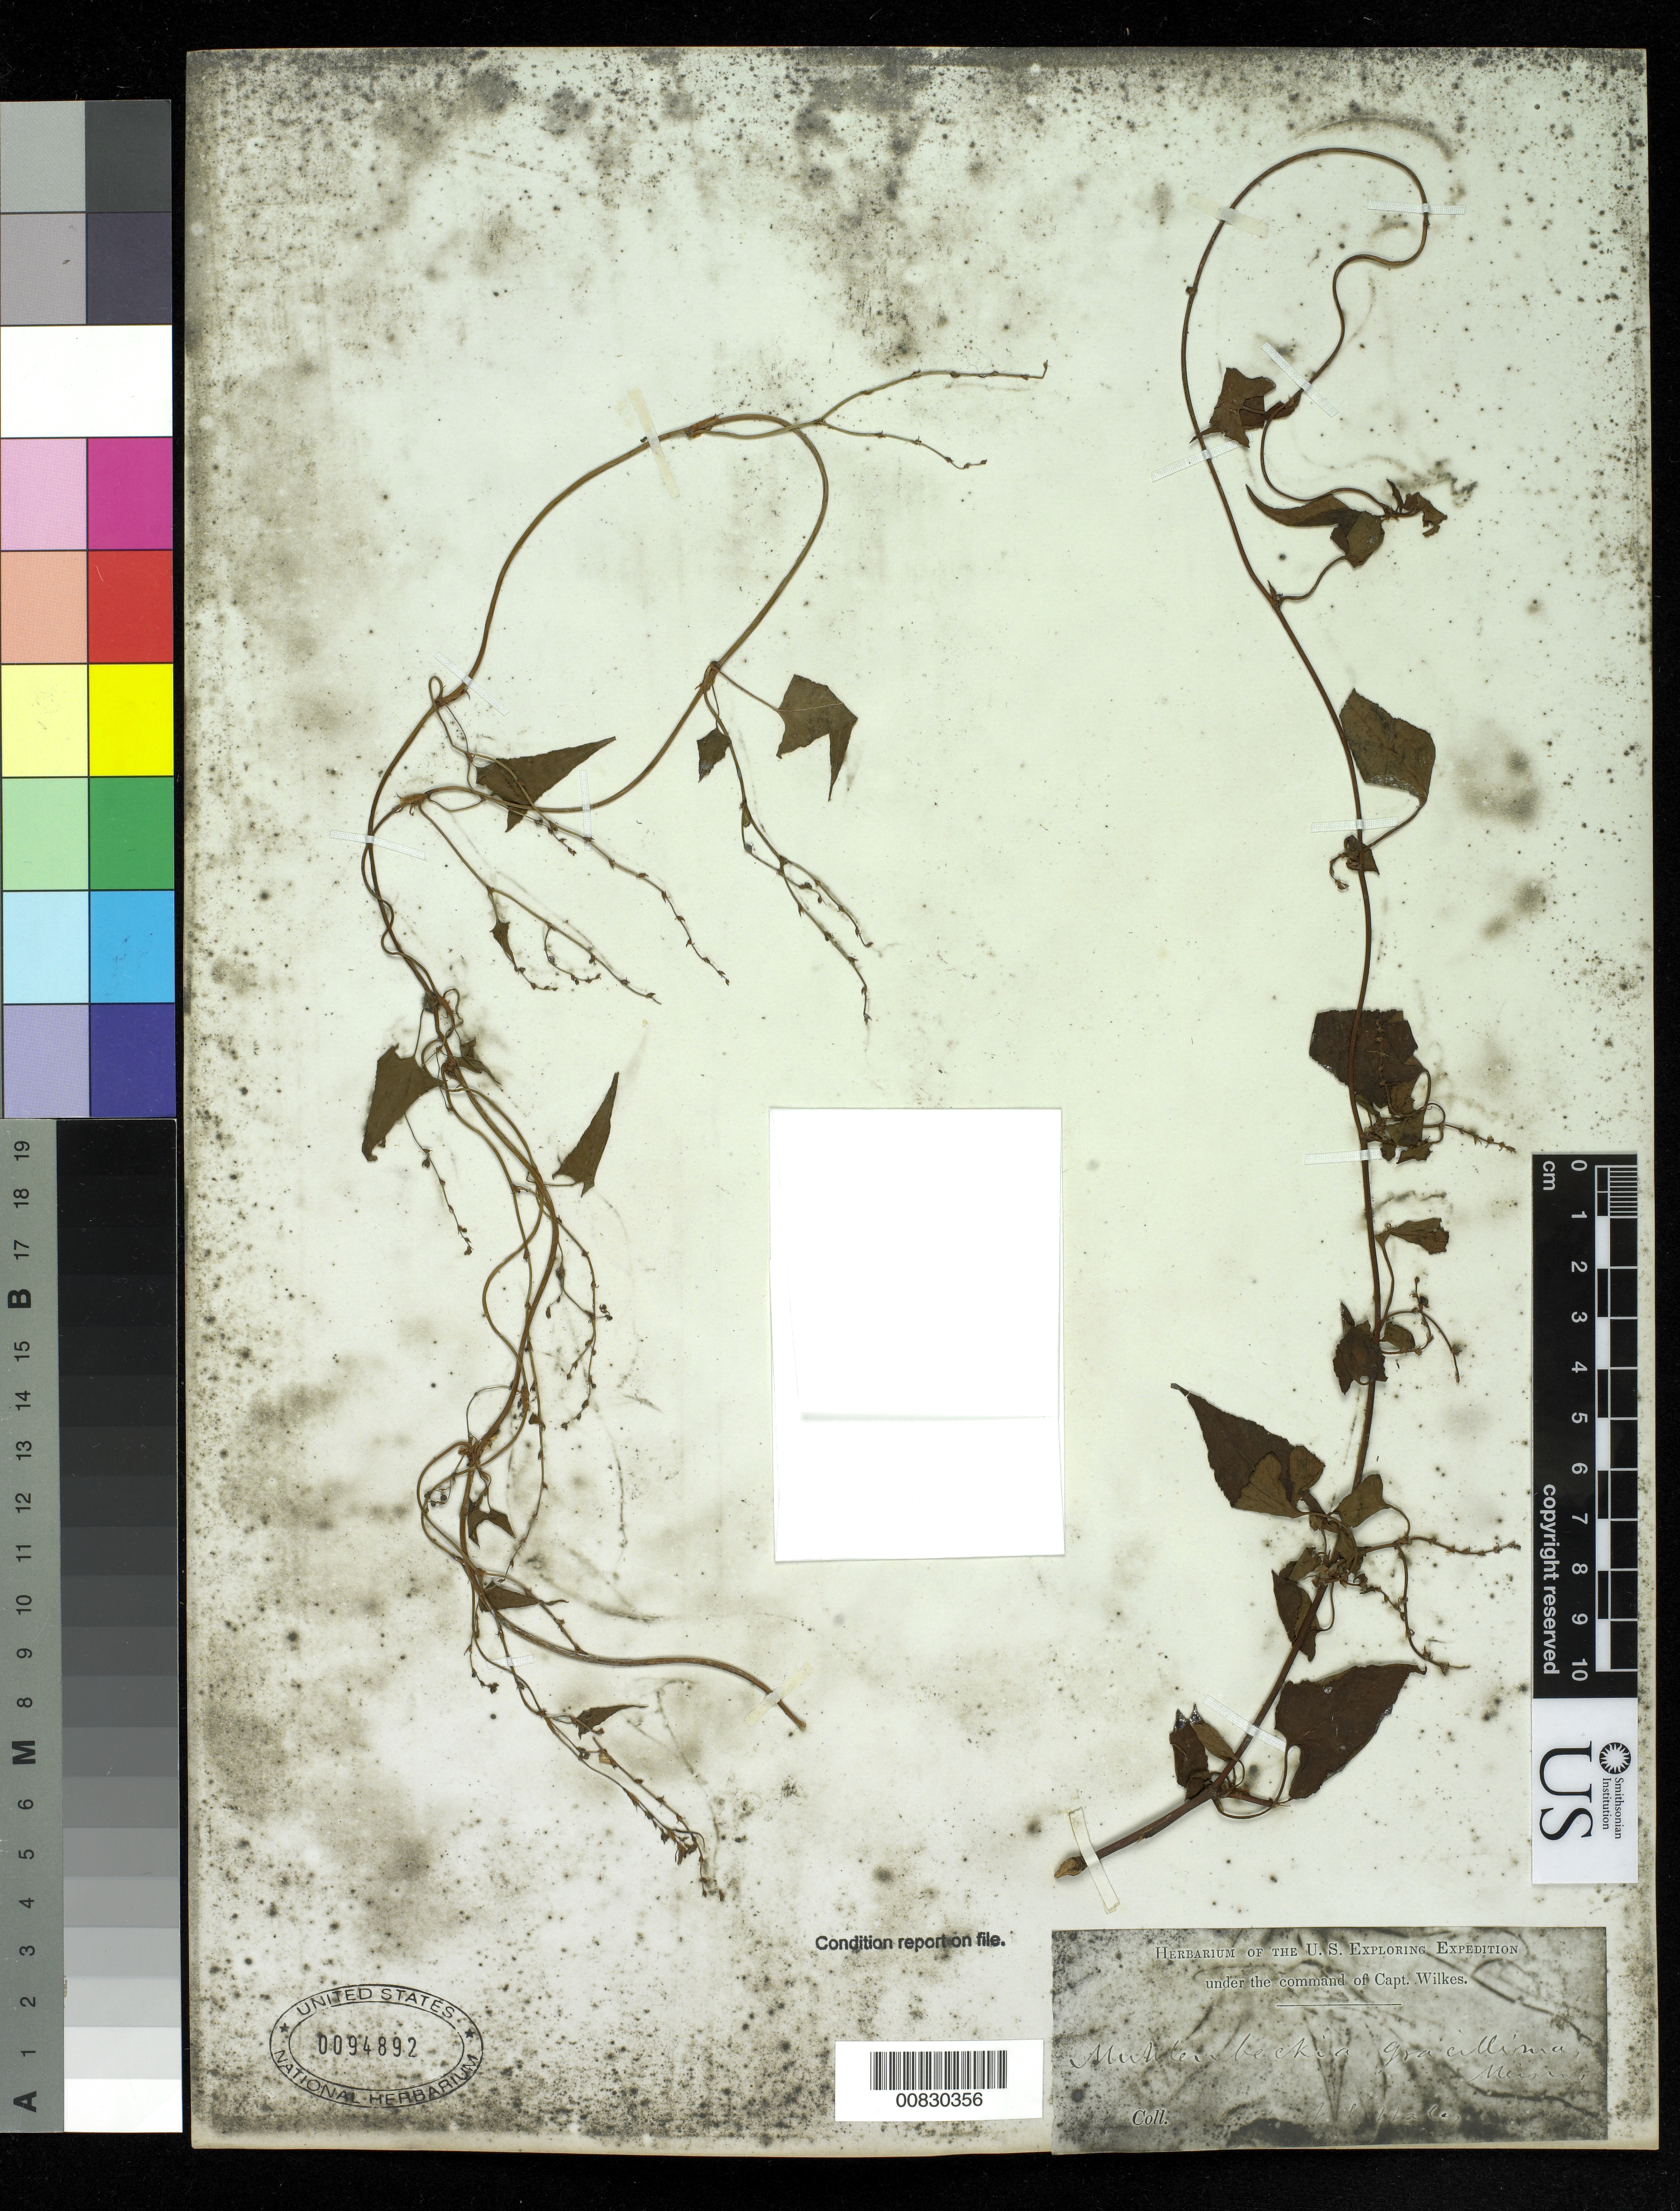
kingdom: Plantae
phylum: Tracheophyta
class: Magnoliopsida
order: Caryophyllales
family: Polygonaceae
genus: Muehlenbeckia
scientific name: Muehlenbeckia gracillima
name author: Meisn.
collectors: Wilkes Explor. Exped.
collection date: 1838/1842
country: Australia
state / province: New South Wales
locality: Sydney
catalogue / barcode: US 94892